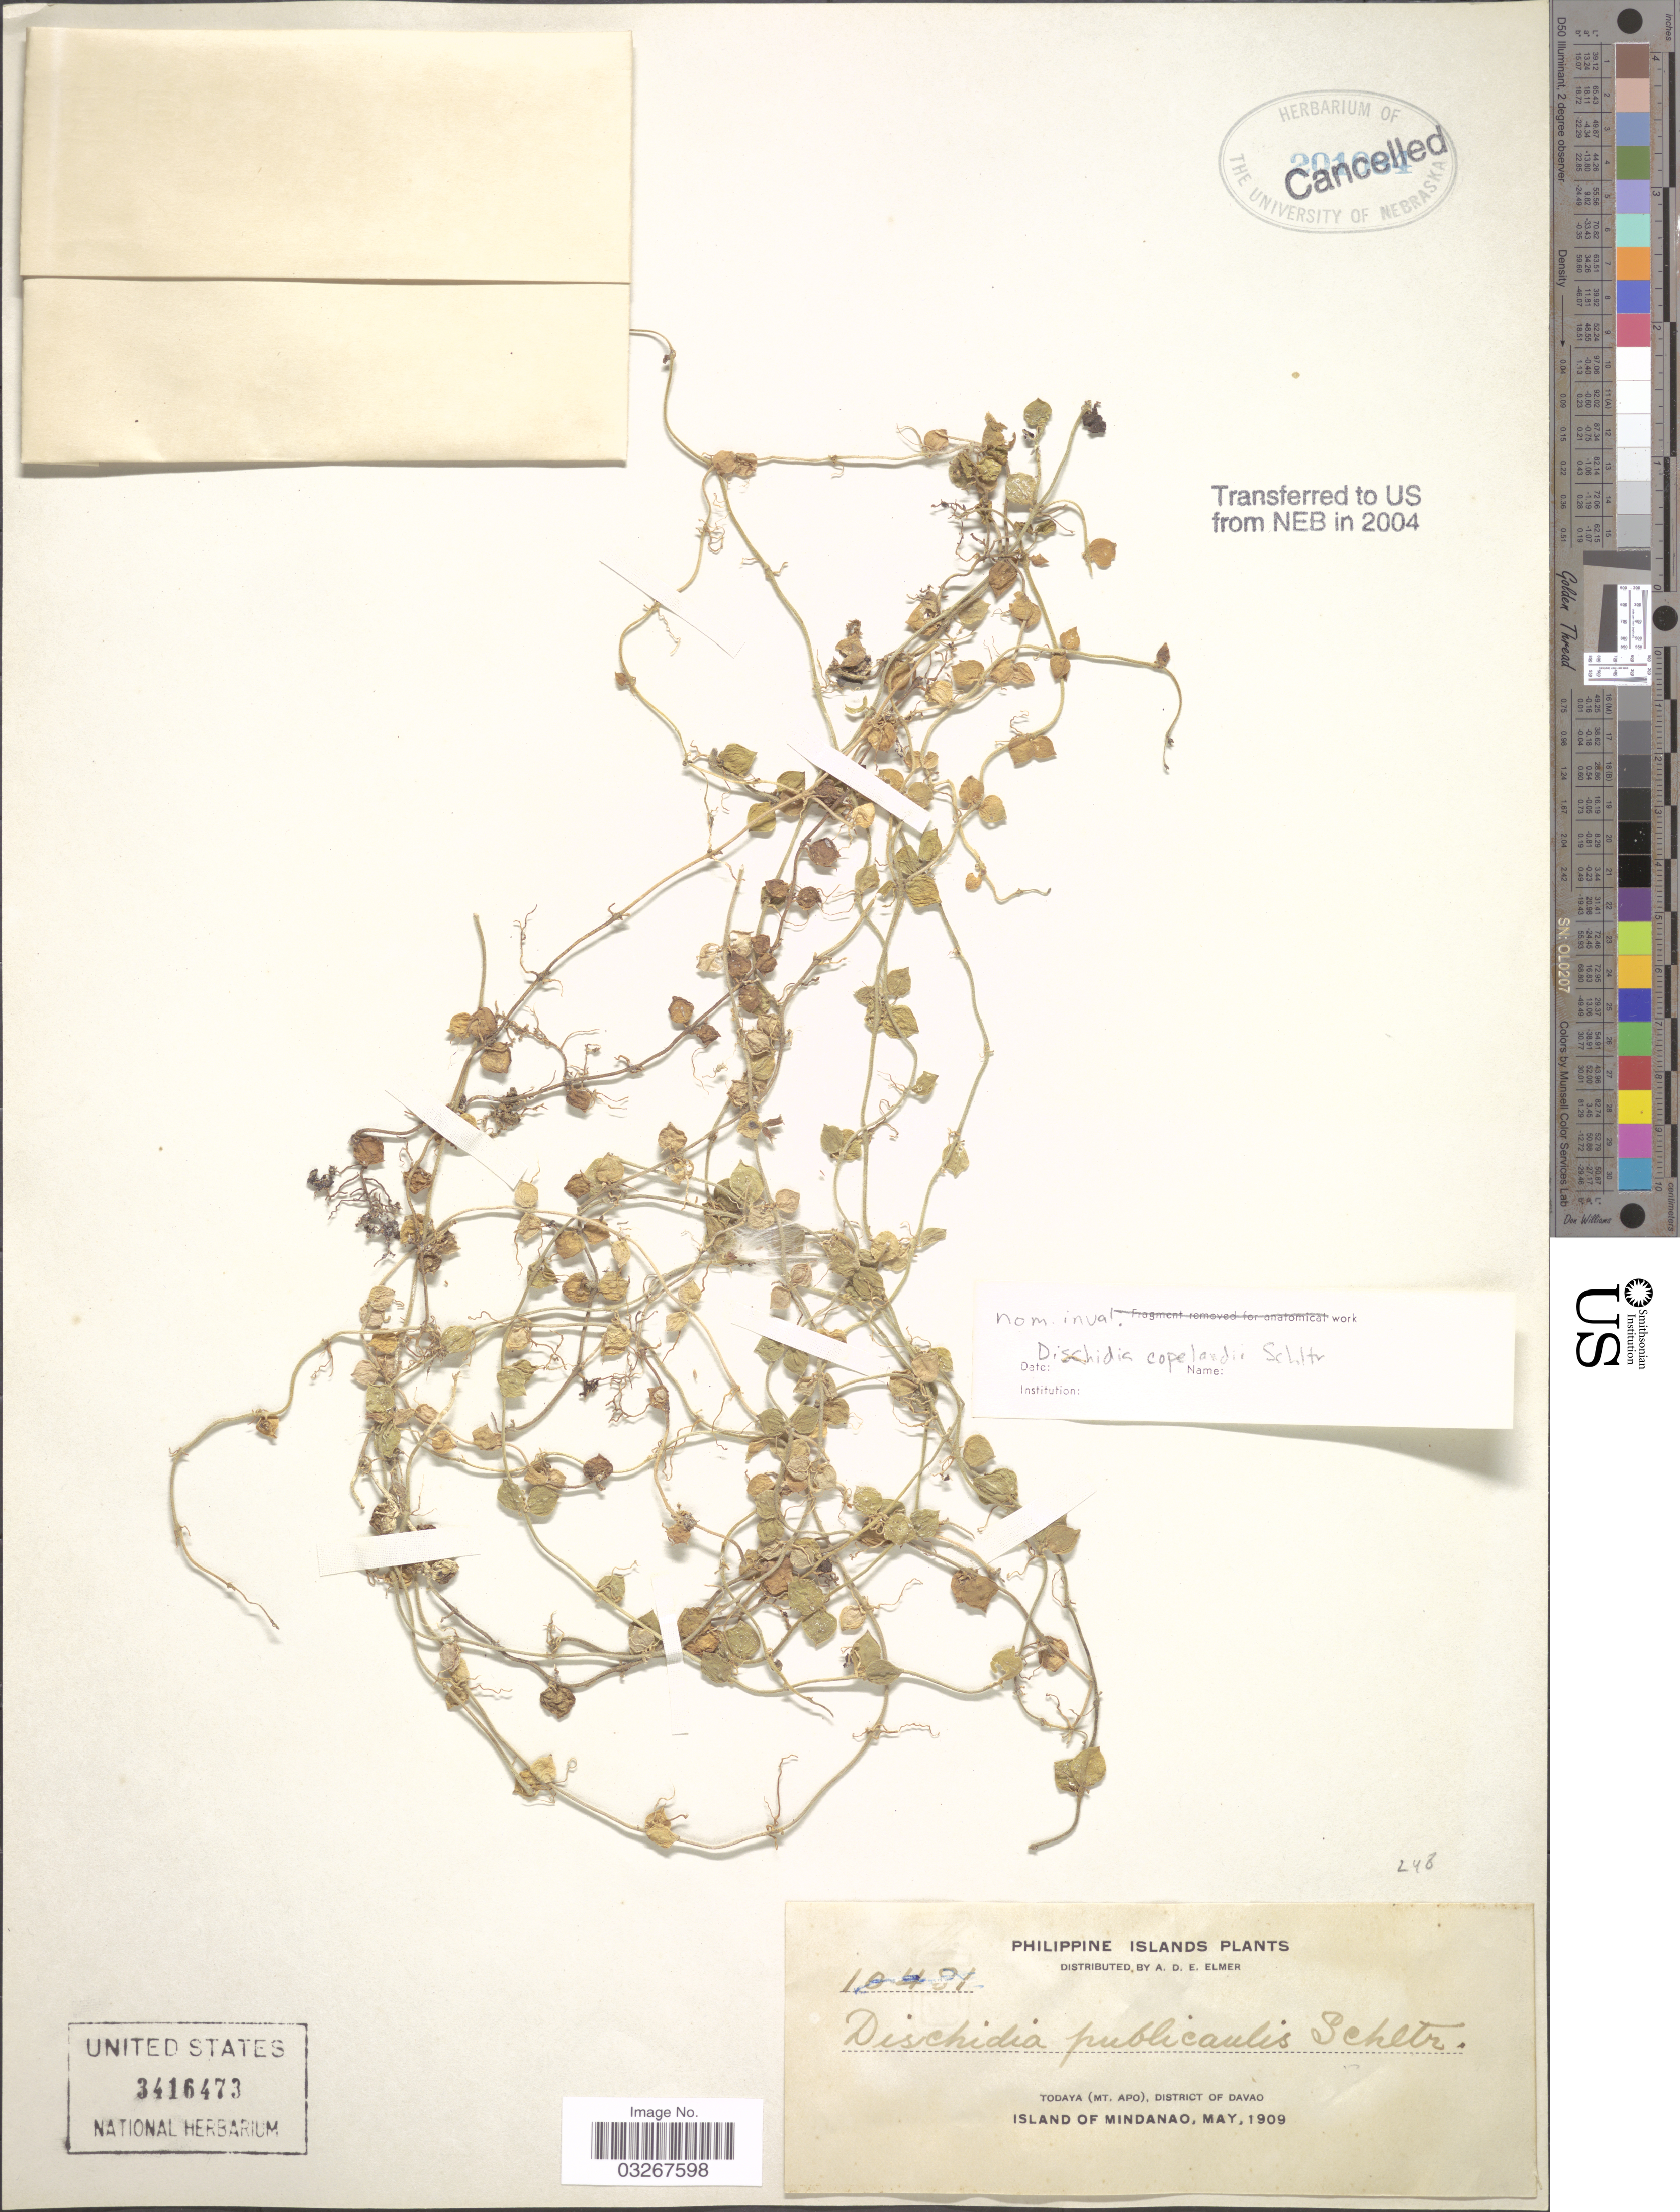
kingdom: Plantae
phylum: Tracheophyta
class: Magnoliopsida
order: Gentianales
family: Apocynaceae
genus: Dischidia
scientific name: Dischidia copelandii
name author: Schltr.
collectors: A. D. E. Elmer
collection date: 1909-05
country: Philippines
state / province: Davao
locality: Todaya (Mt. Apo), District of Davao, Island of Mindanao.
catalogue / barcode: US 3416473